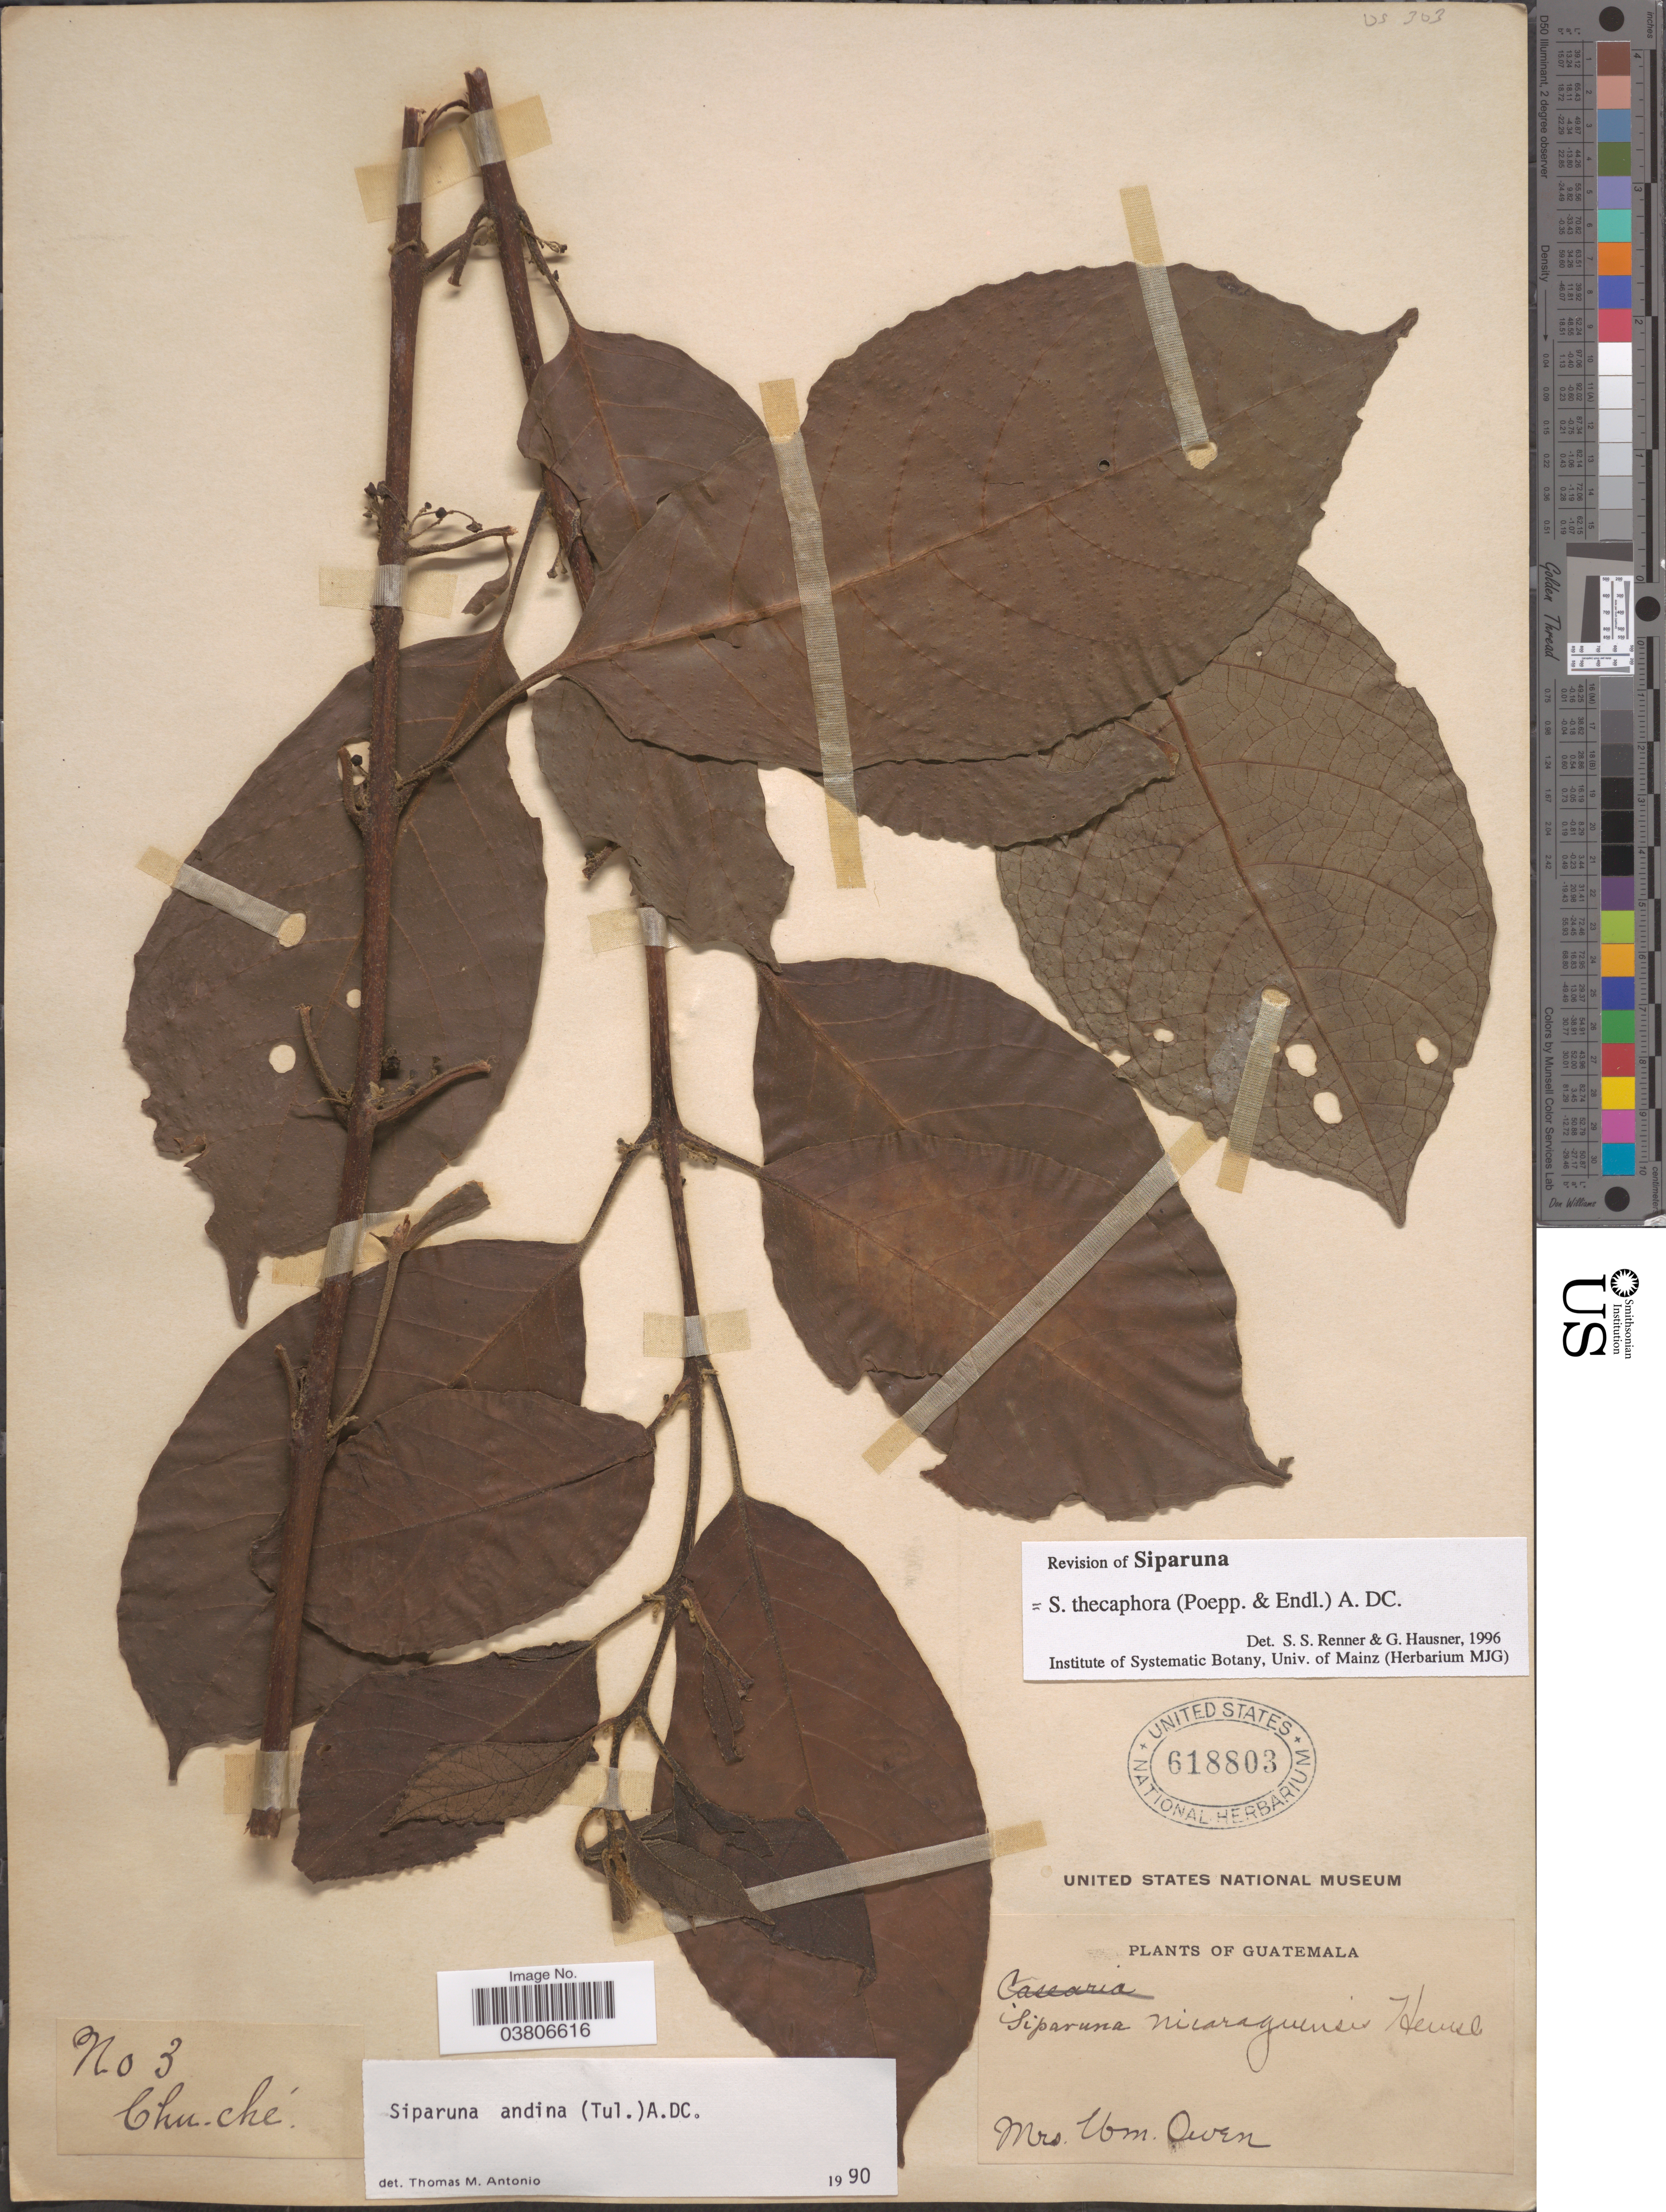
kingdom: Plantae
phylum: Tracheophyta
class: Magnoliopsida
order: Laurales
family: Siparunaceae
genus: Siparuna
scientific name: Siparuna thecaphora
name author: (Poepp. & Endl.) A. DC.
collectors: W. Owen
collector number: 3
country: Guatemala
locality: Chu ché.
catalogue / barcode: US 618803